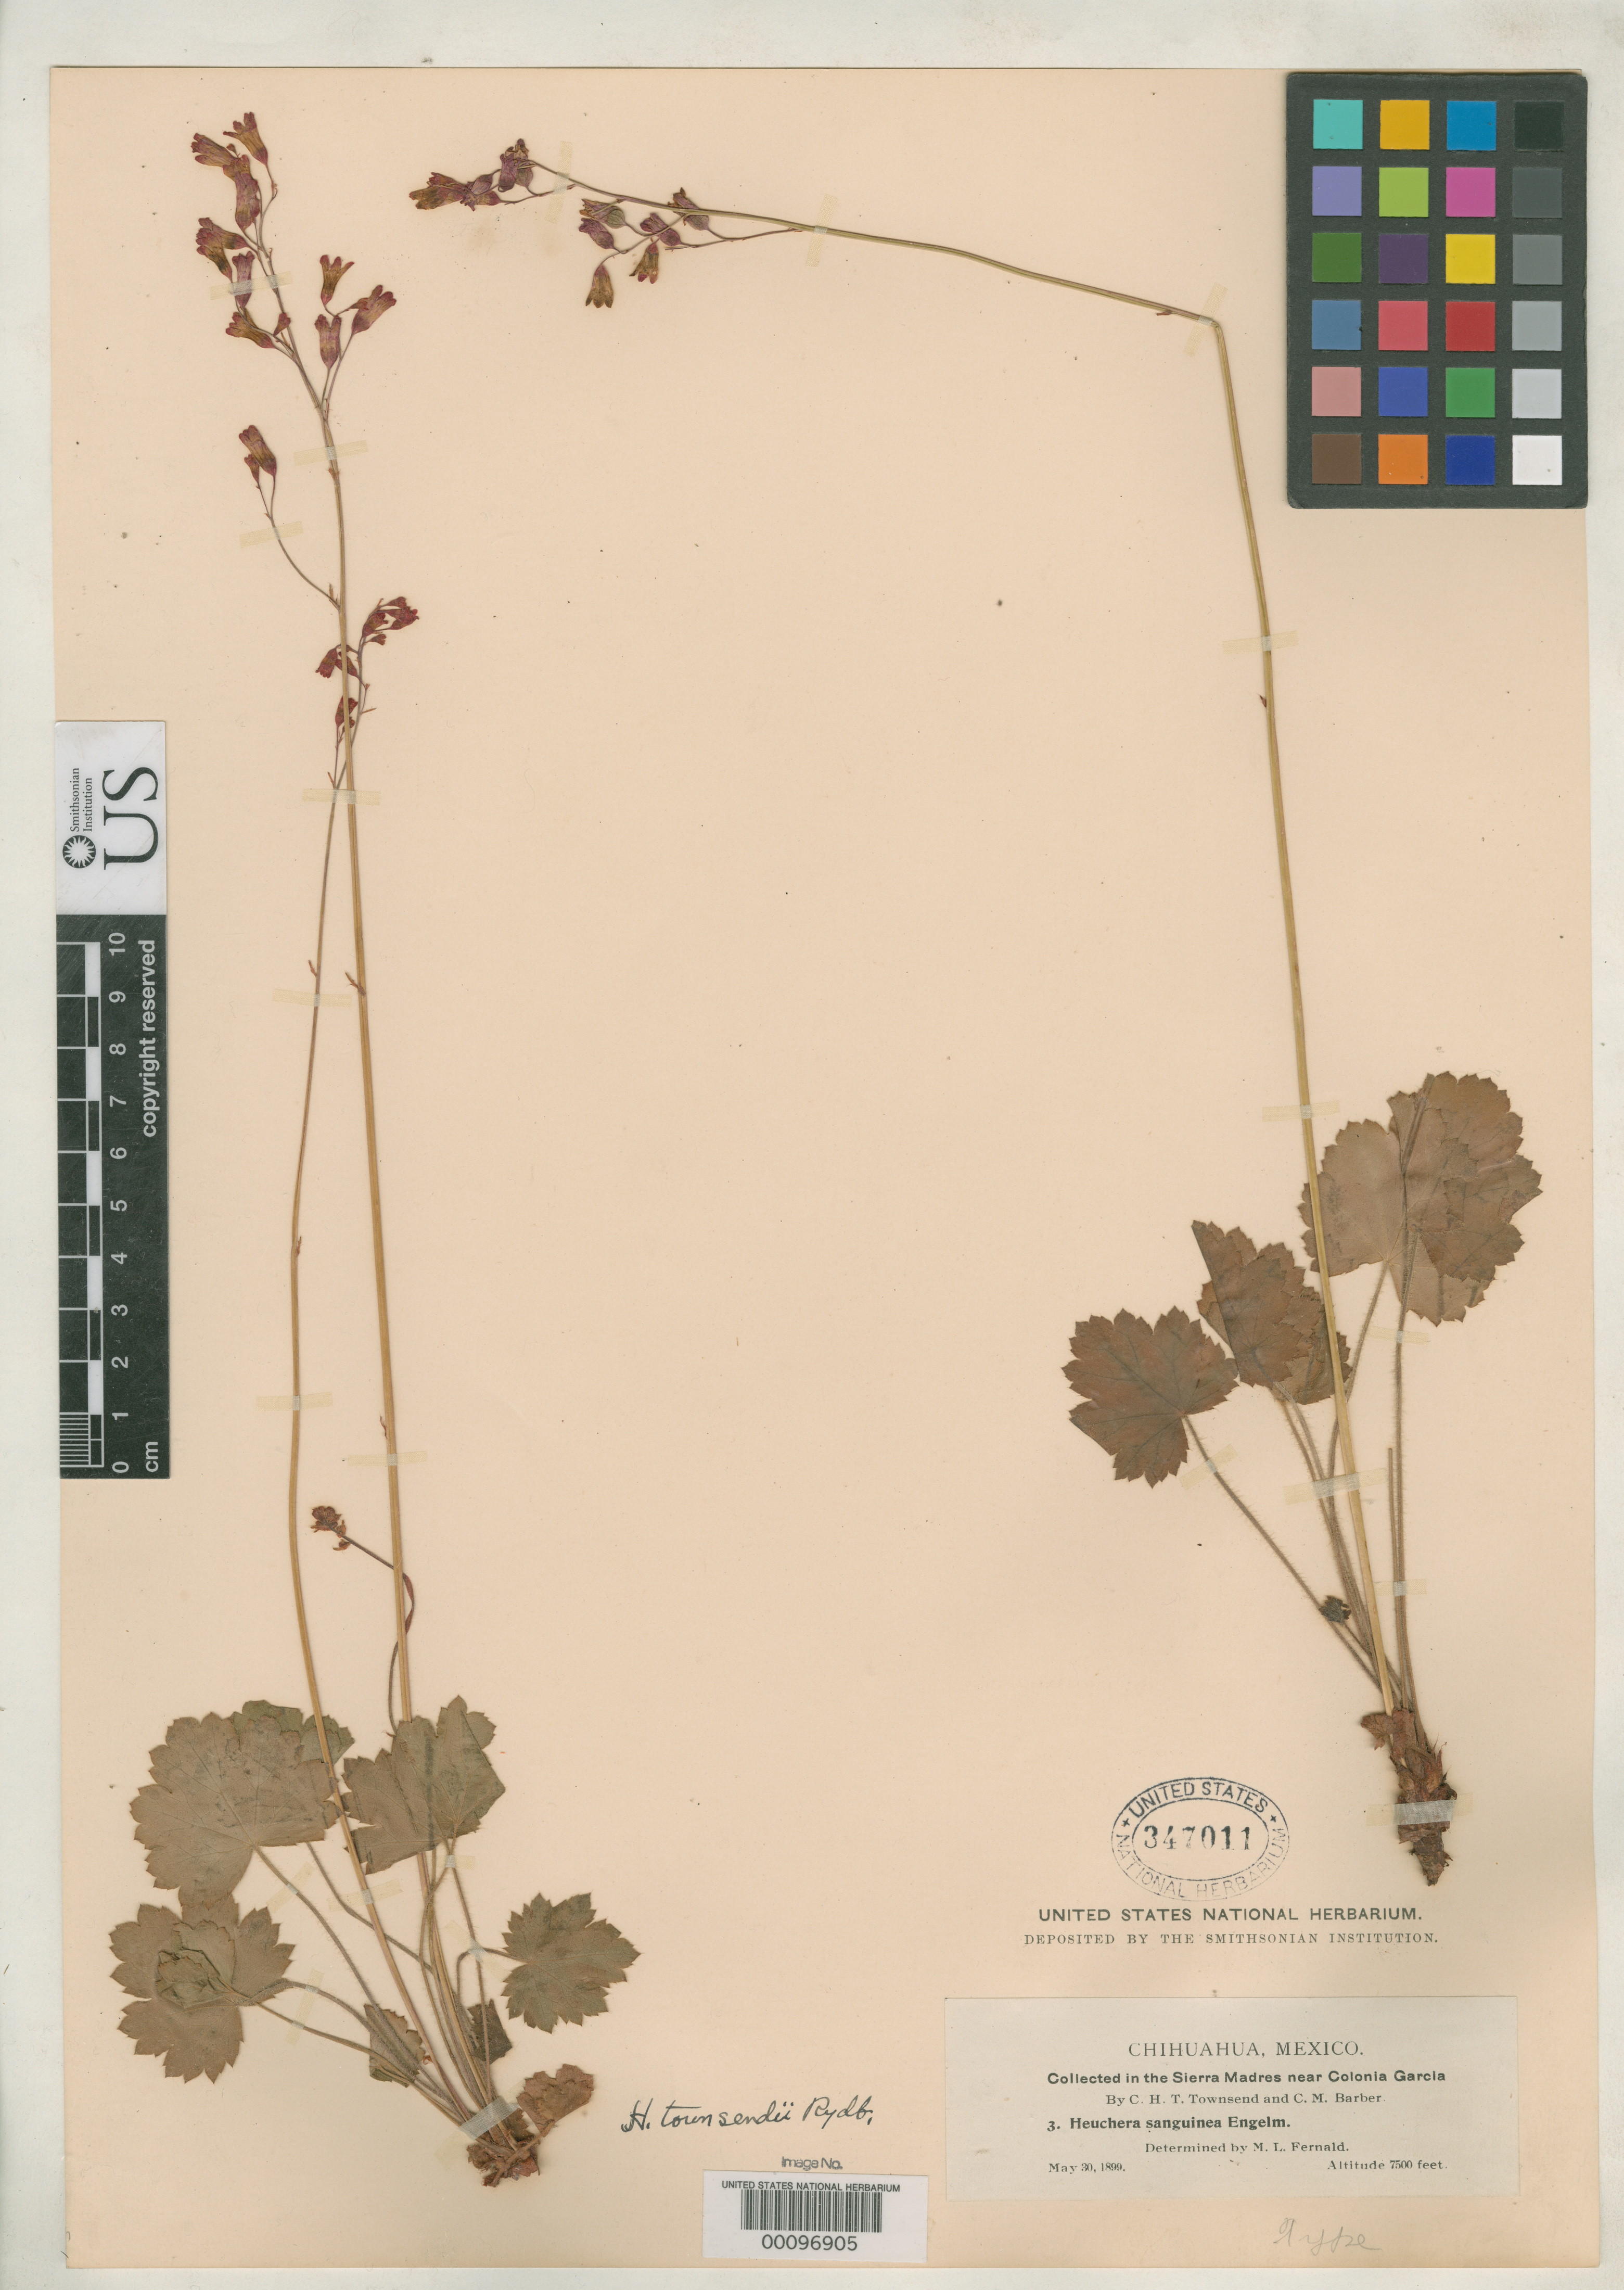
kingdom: Plantae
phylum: Tracheophyta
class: Magnoliopsida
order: Saxifragales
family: Saxifragaceae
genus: Heuchera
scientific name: Heuchera townsendii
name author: Rydb.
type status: Isotype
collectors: C. H. T. Townsend & C. Barber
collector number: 3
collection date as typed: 30 May 1899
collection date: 1899-05-30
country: Mexico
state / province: Chihuahua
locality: Sierra Madre, near Colonia Garcia.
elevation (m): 2286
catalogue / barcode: US 347011